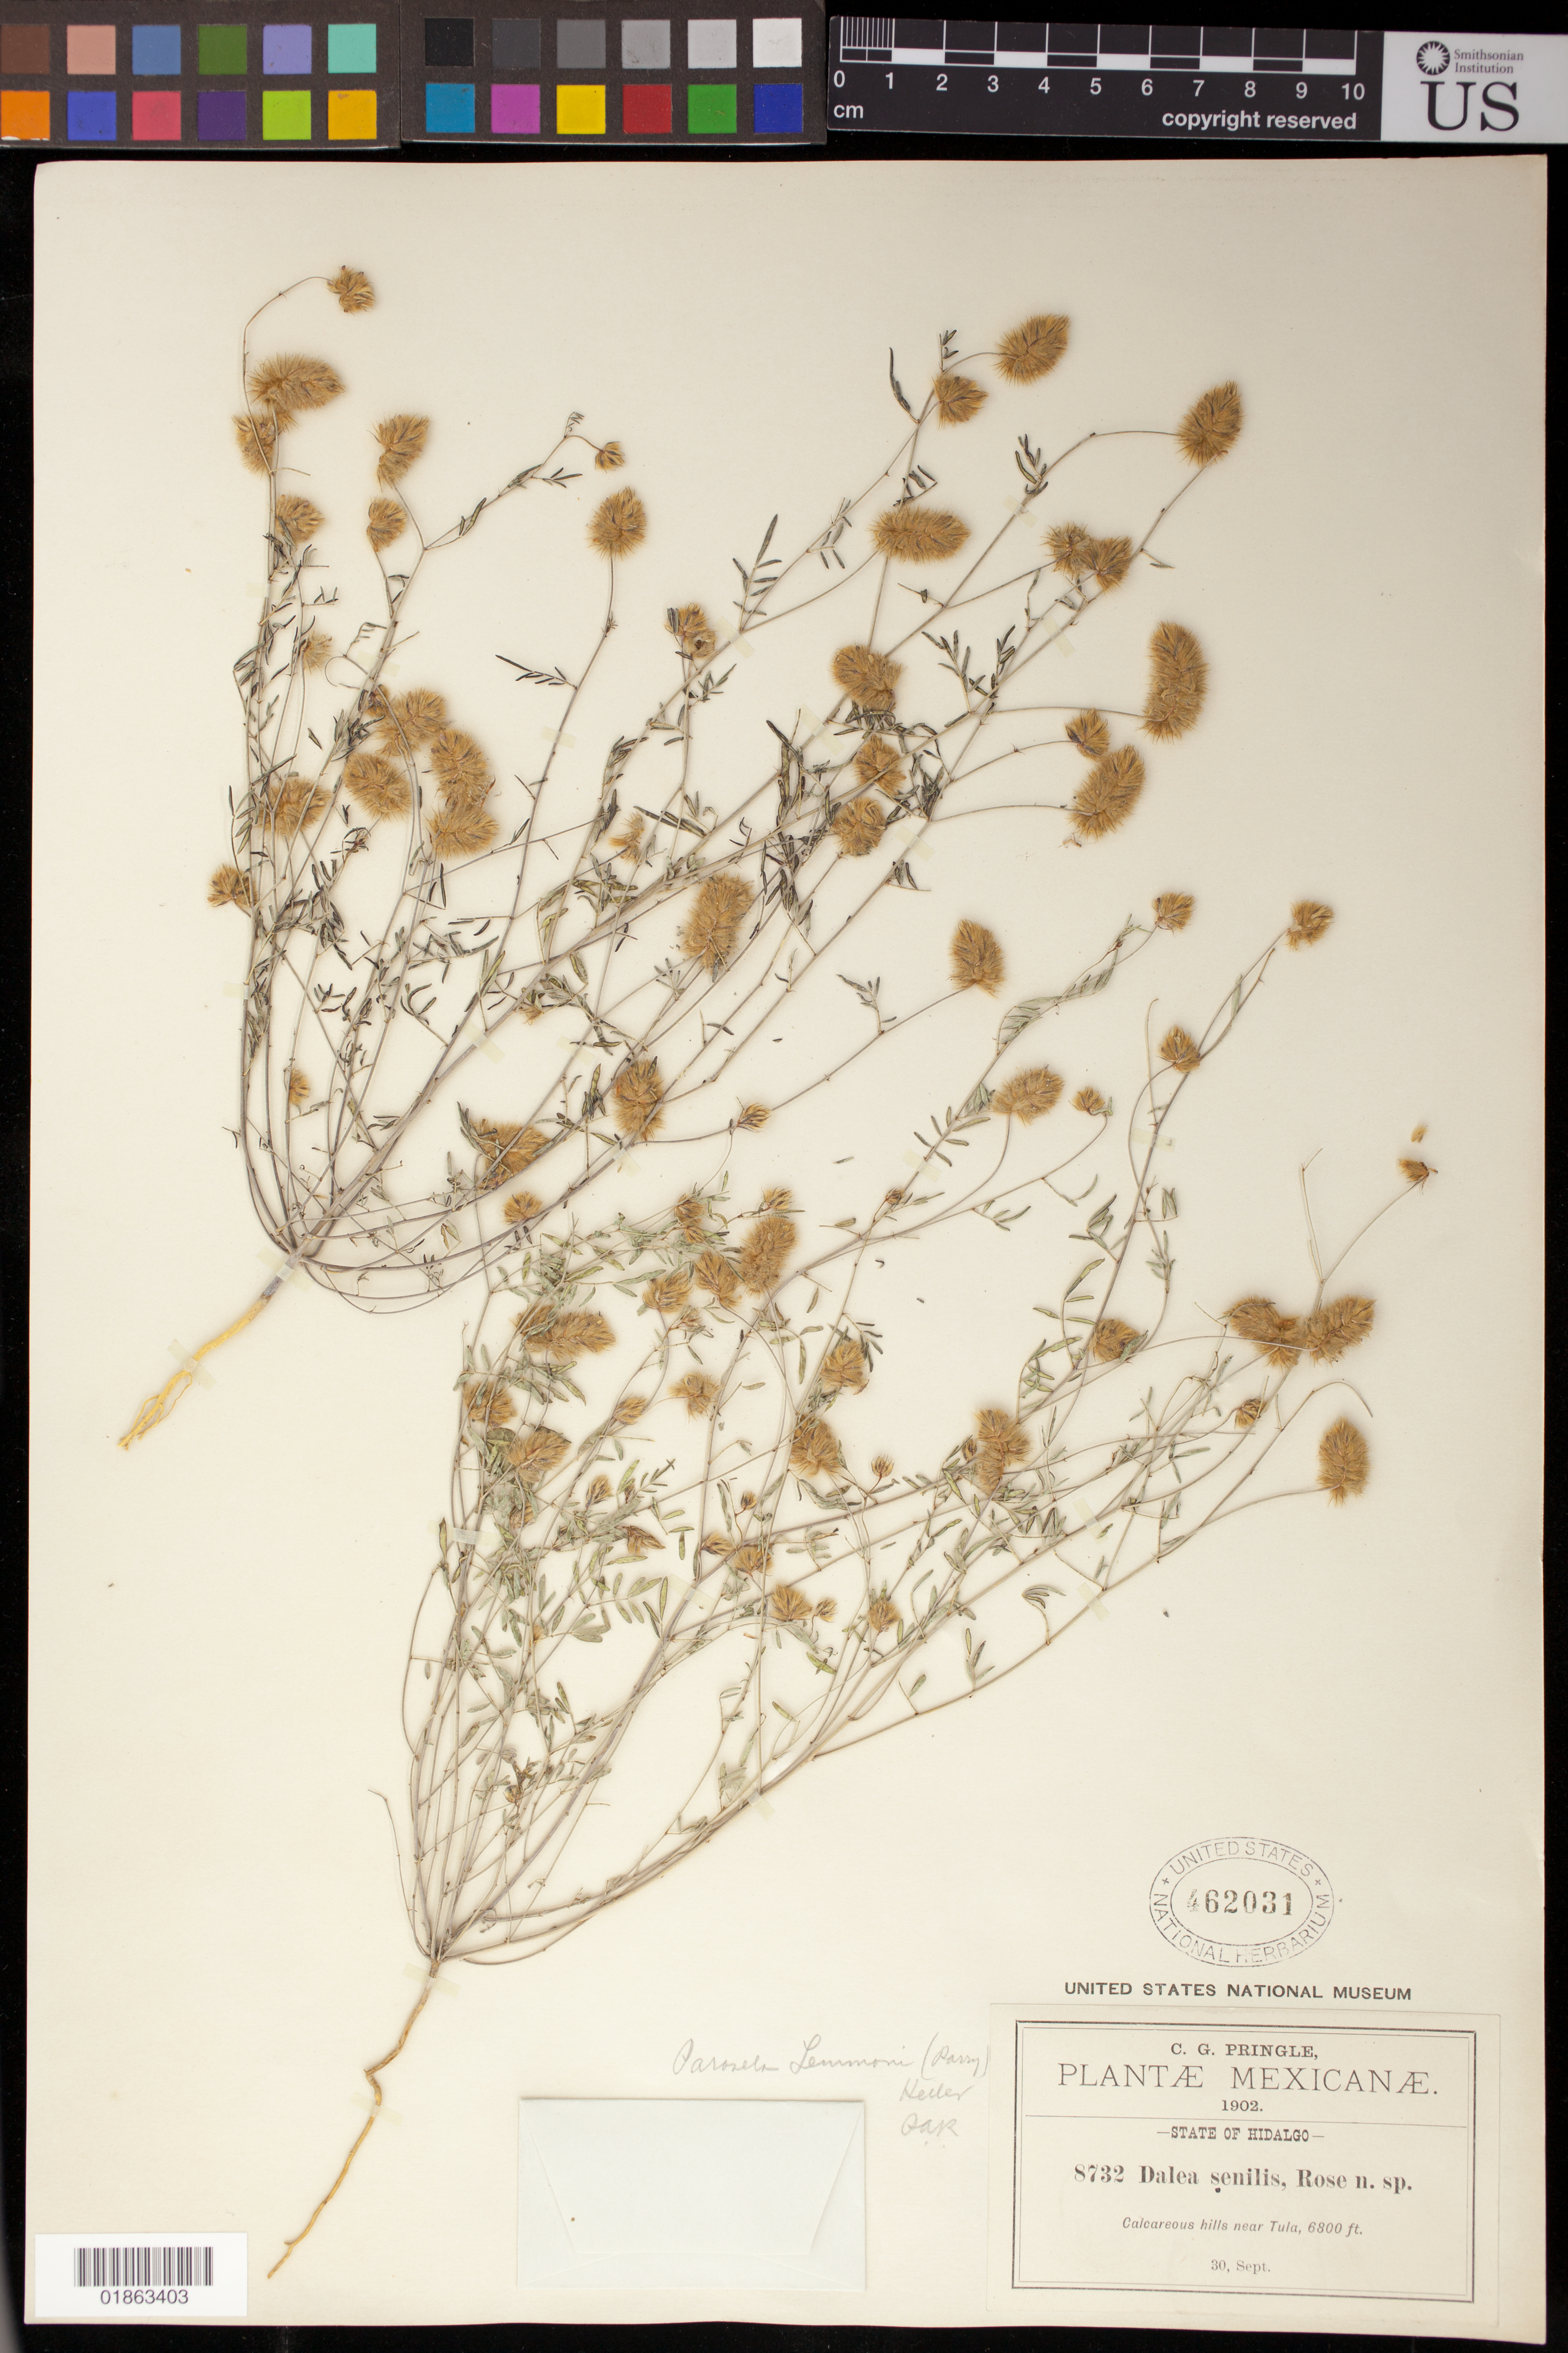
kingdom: Plantae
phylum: Tracheophyta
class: Magnoliopsida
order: Fabales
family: Fabaceae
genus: Dalea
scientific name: Dalea brachystachys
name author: A. Gray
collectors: C. G. Pringle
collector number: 8732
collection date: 1902-09-30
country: Mexico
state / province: Hidalgo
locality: Hills near Tula.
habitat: Calcareous hills.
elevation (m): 2073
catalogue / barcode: US 462031